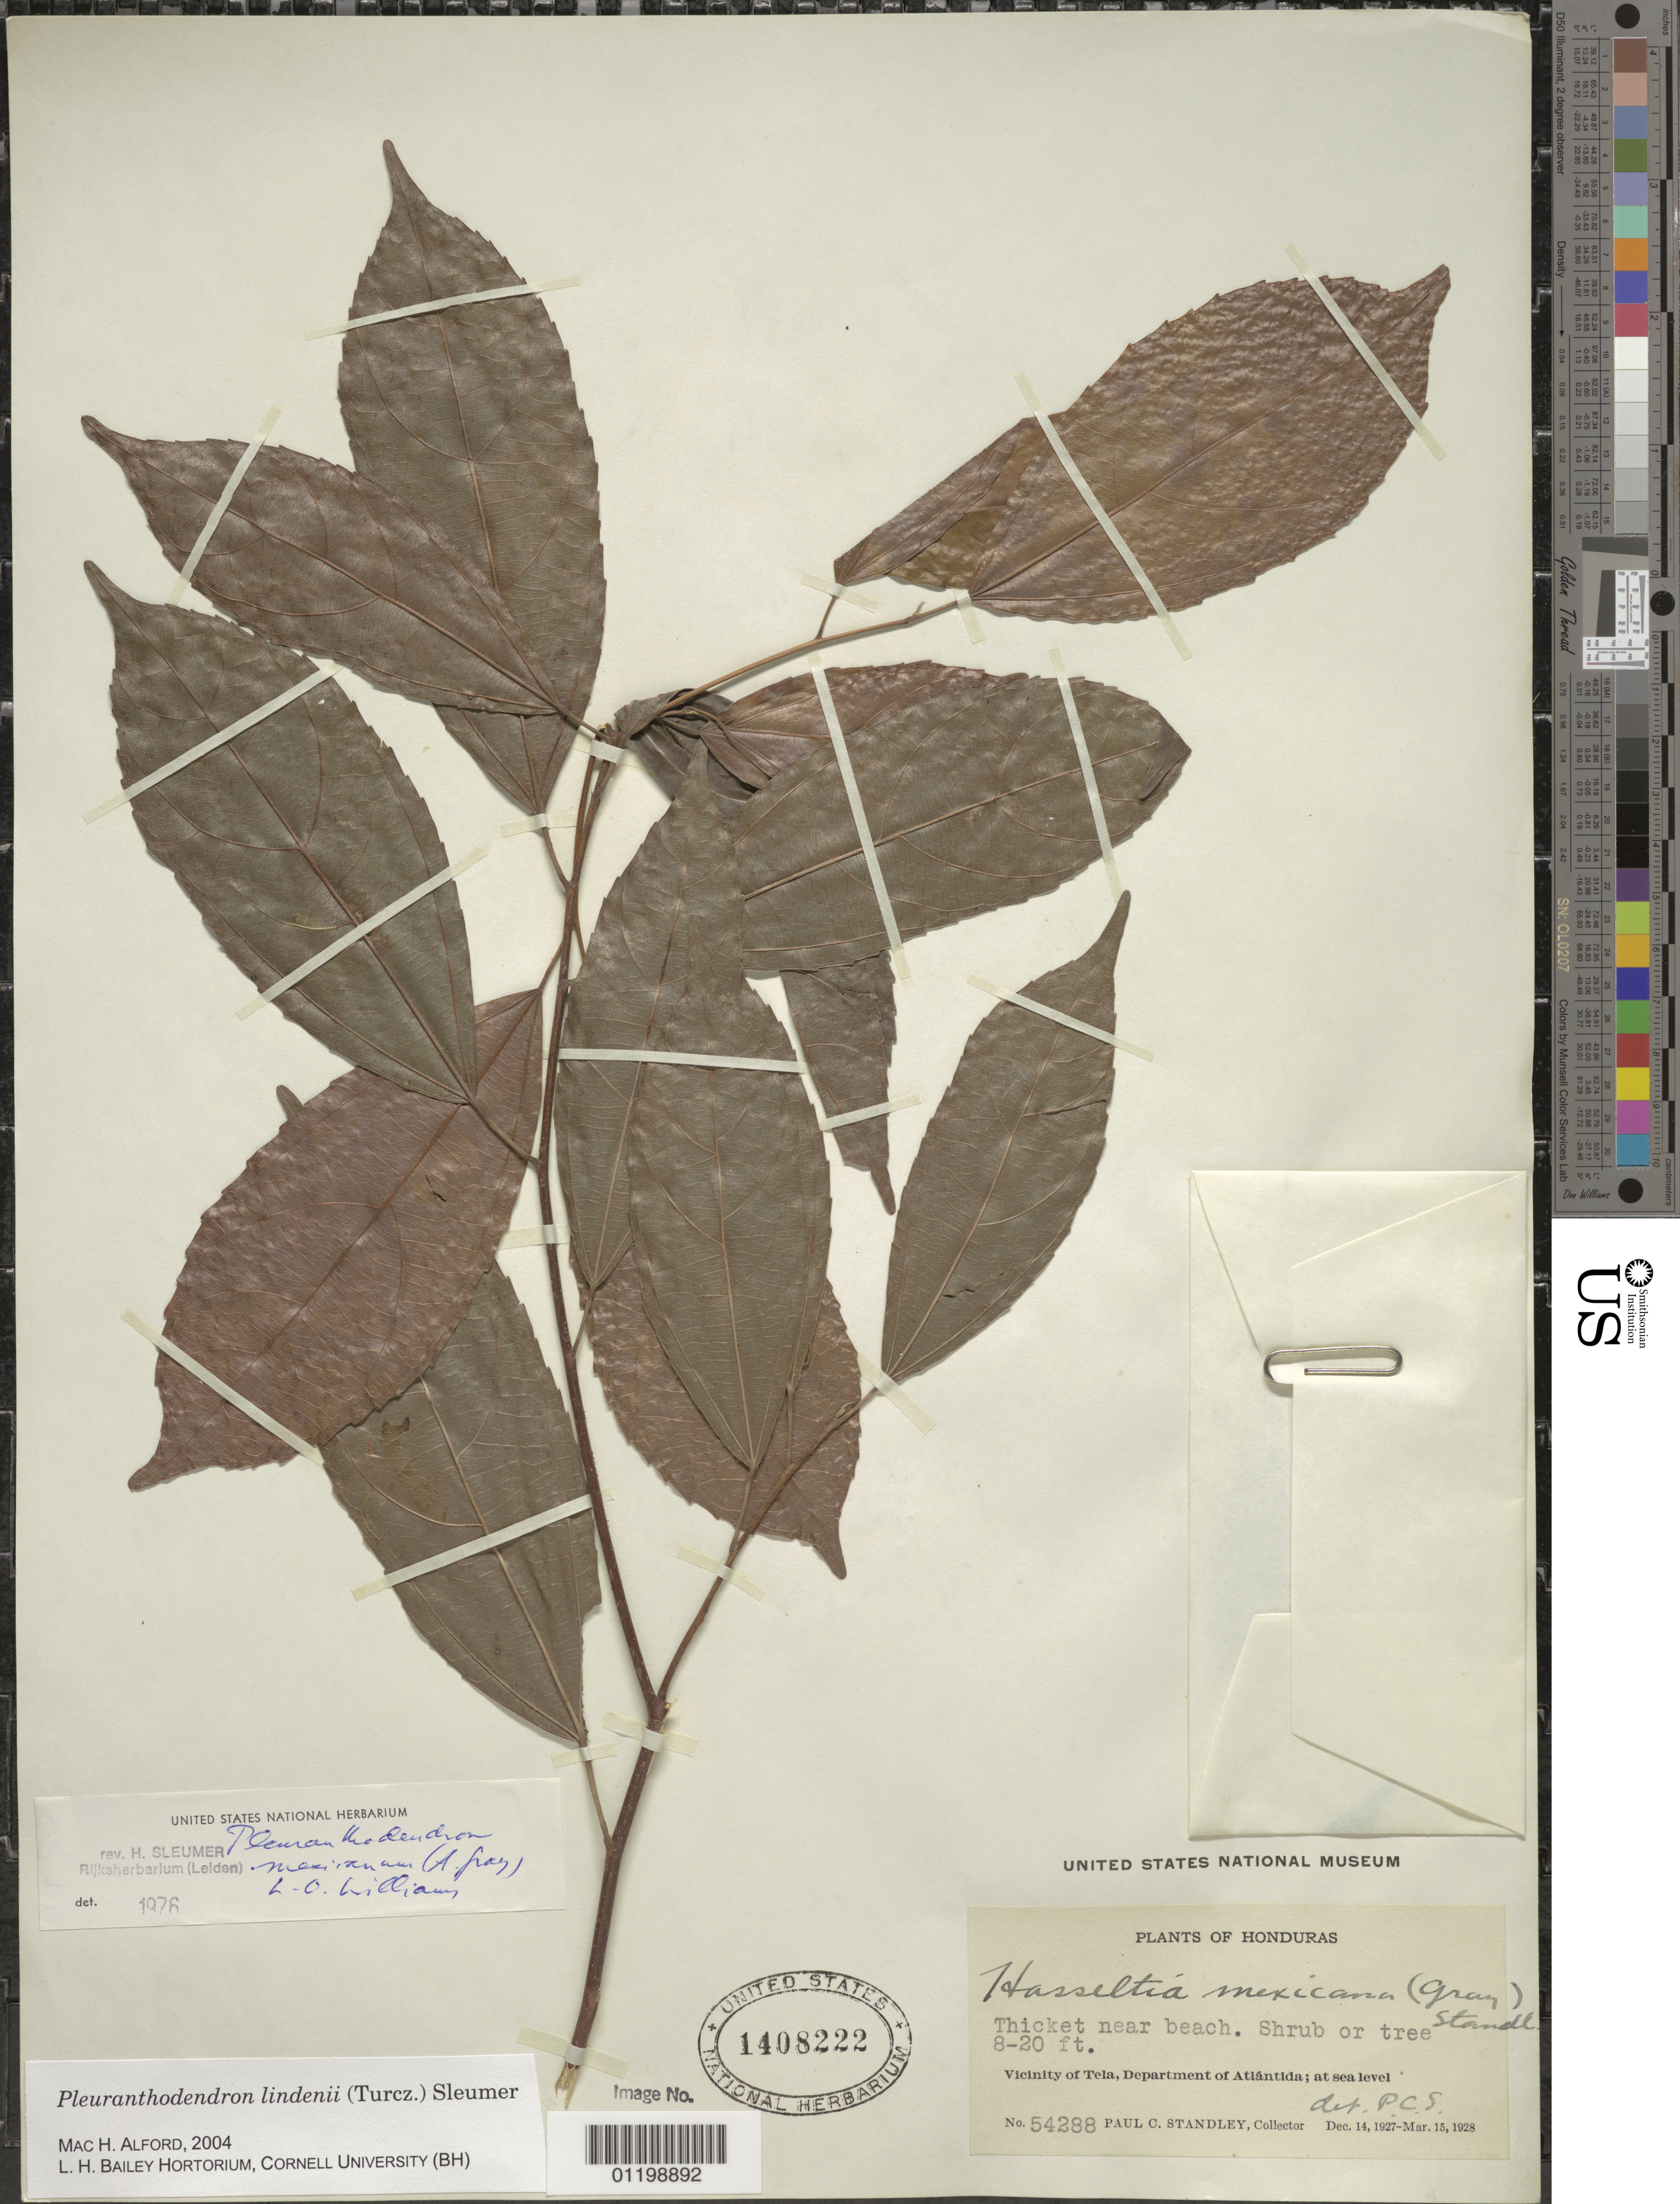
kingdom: Plantae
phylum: Tracheophyta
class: Magnoliopsida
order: Malpighiales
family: Salicaceae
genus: Pleuranthodendron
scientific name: Pleuranthodendron lindenii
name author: (Turcz.) Sleumer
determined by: Alford, Mac Haverson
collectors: P. C. Standley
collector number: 54288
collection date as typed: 14 Dec 1927 to 15 Mar 1927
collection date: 1927-03-15/1927-12-14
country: Honduras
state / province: Atlántida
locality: Vicinity of Tela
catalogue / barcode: US 1408222